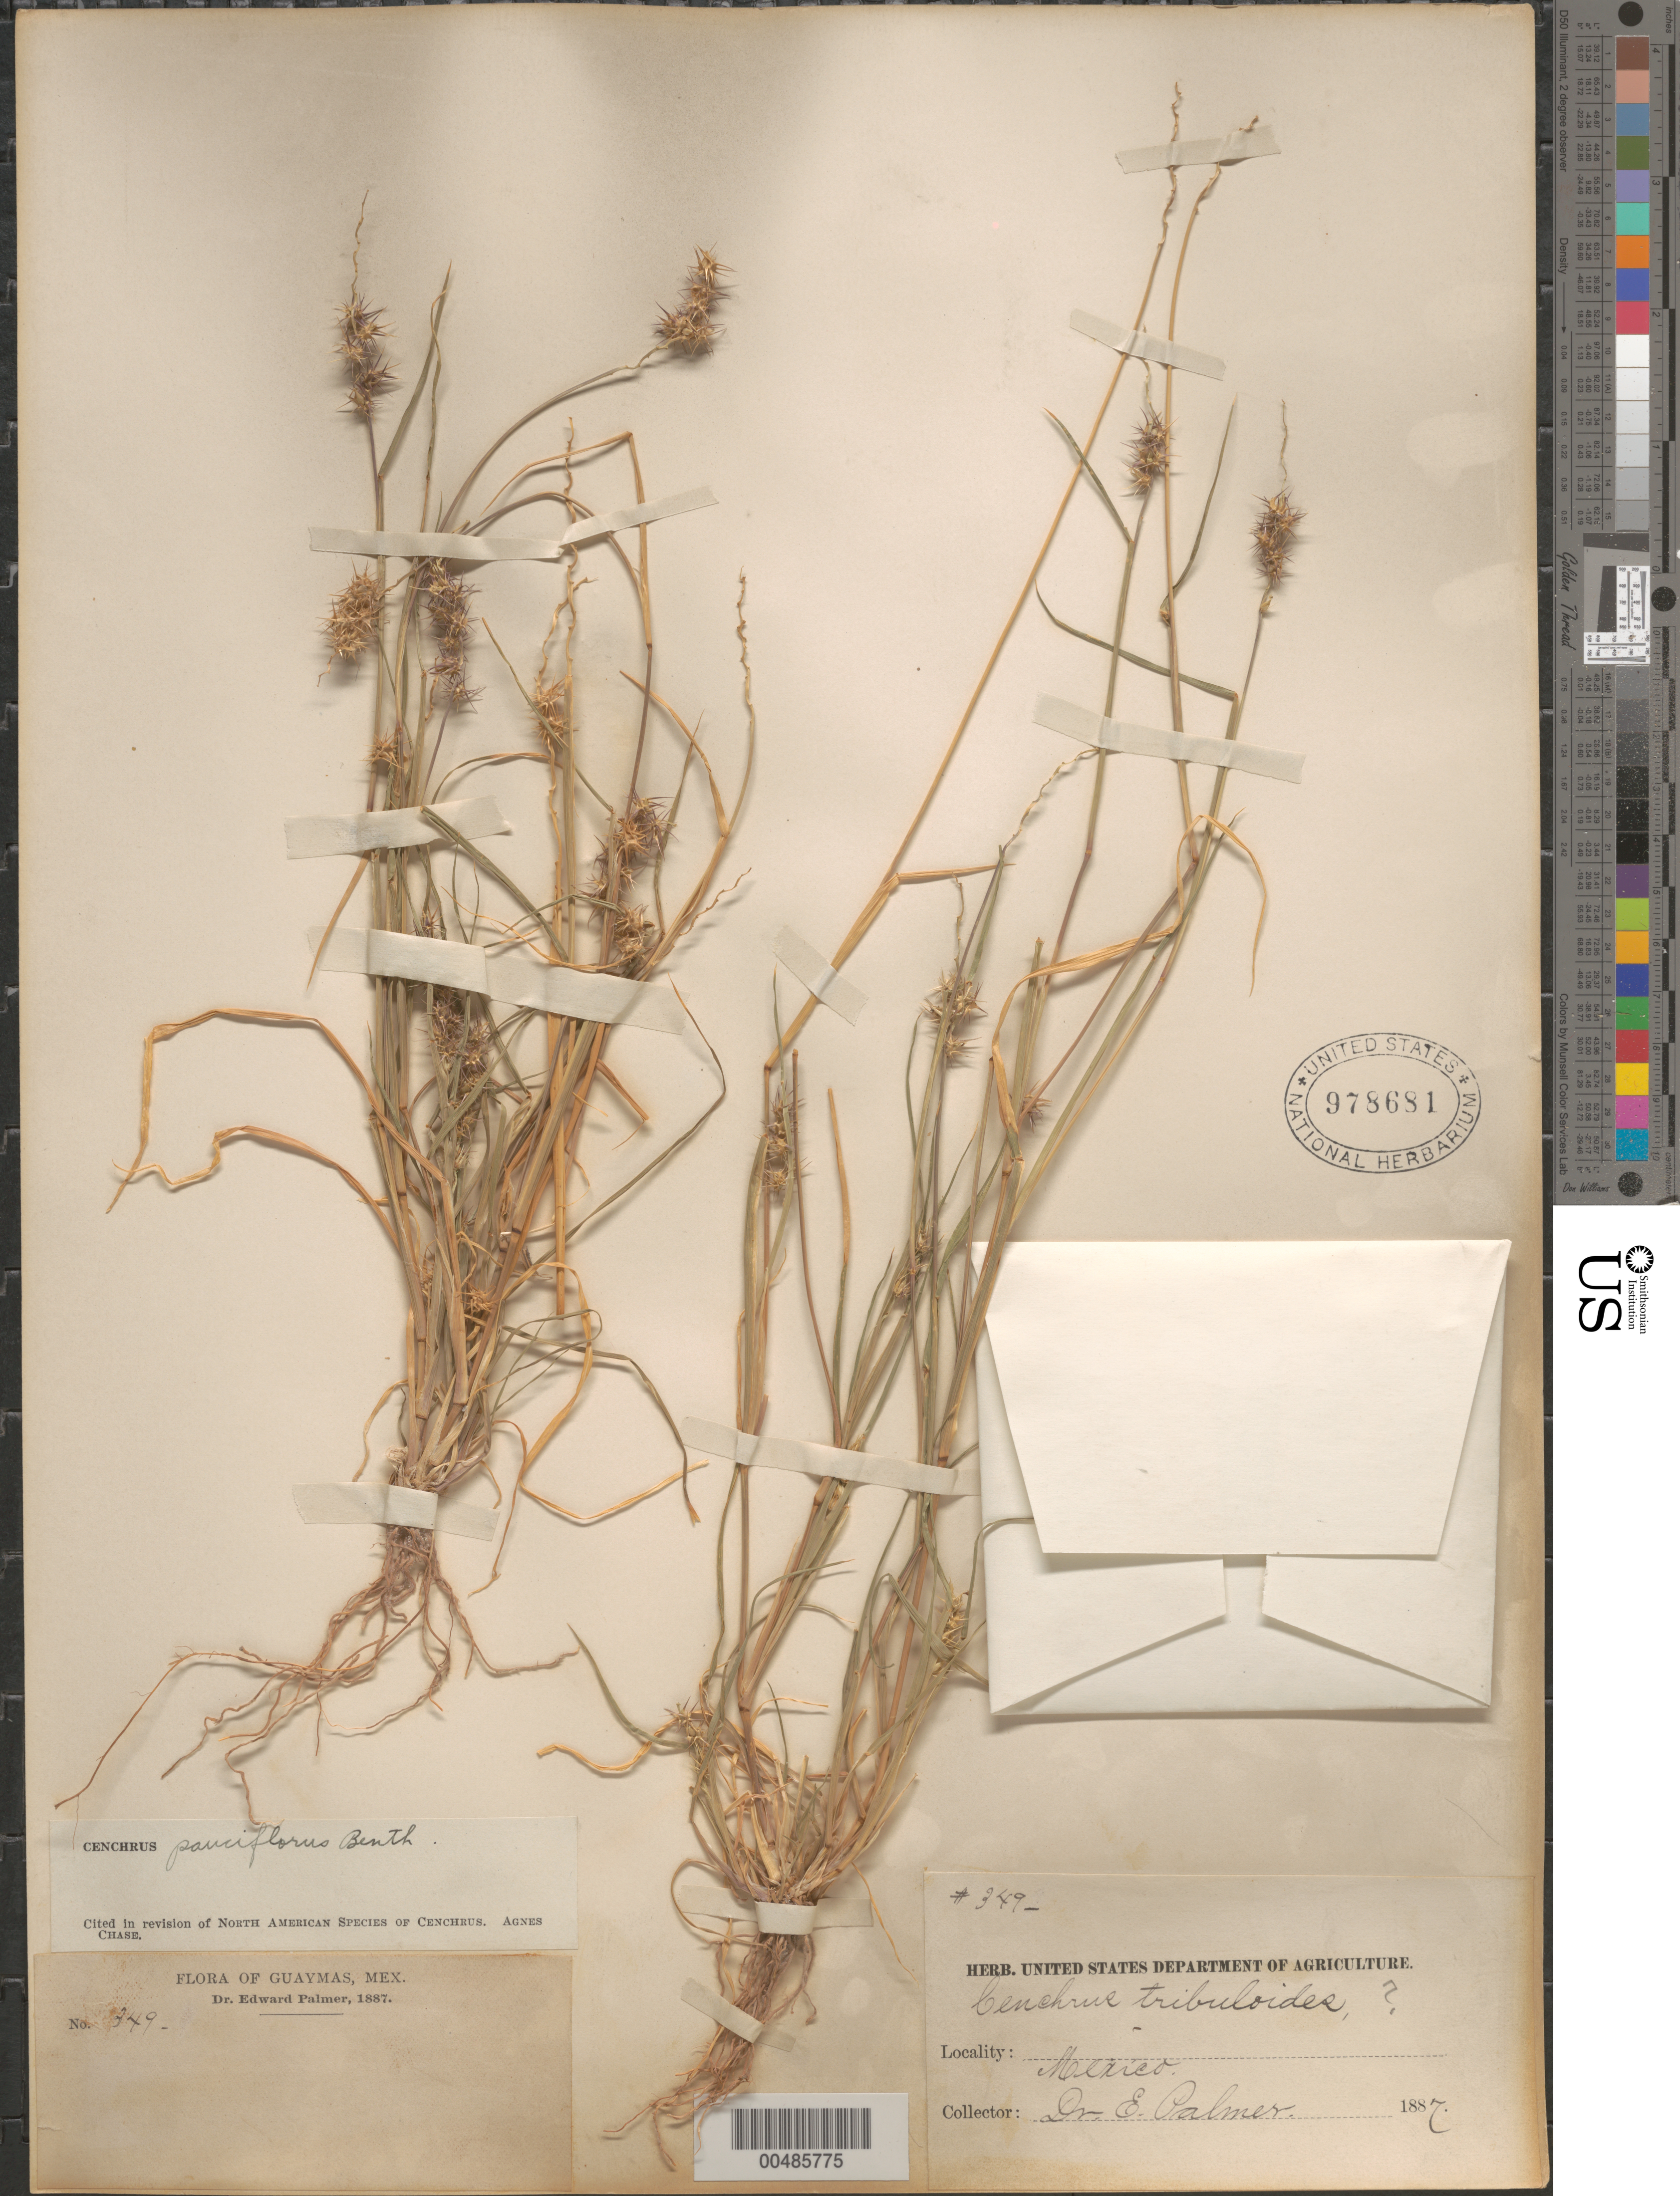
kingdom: Plantae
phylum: Tracheophyta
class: Liliopsida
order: Poales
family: Poaceae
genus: Cenchrus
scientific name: Cenchrus incertus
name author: M.A. Curtis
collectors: E. Palmer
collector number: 349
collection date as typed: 1887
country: Mexico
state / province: Sonora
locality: Guaymas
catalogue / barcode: US 978681